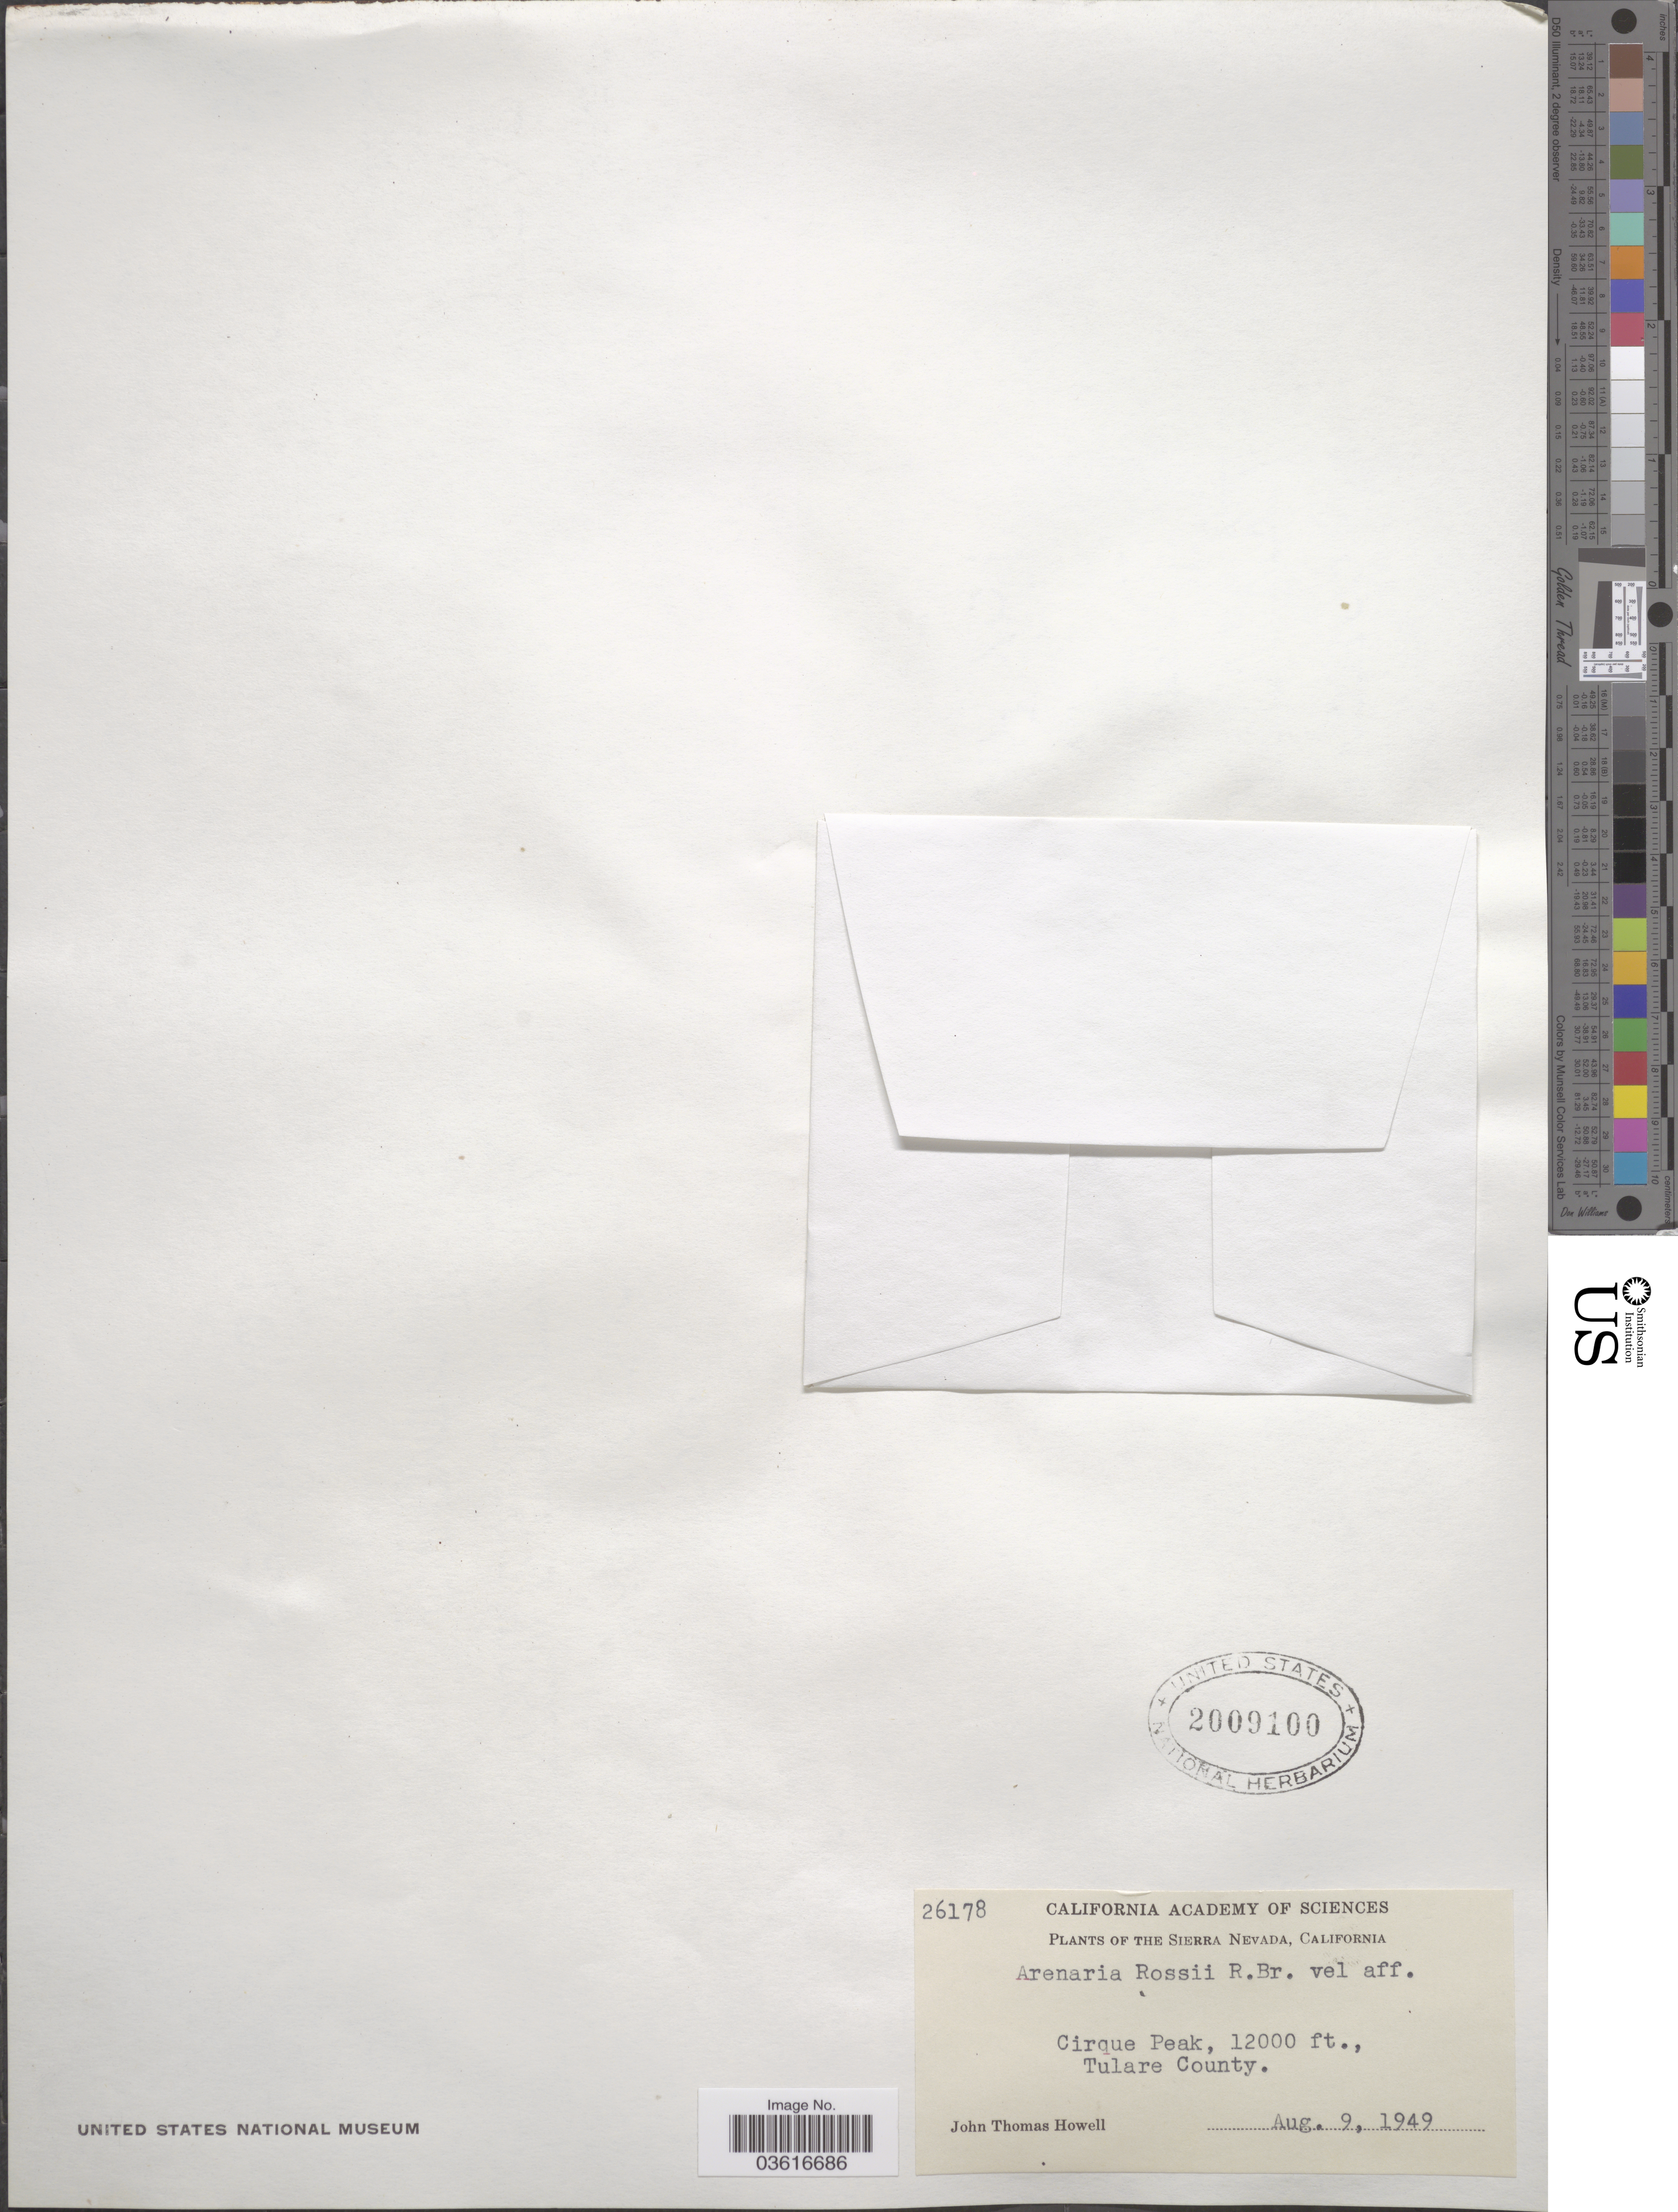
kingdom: Plantae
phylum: Tracheophyta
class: Magnoliopsida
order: Caryophyllales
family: Caryophyllaceae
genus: Minuartia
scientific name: Minuartia rossii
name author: (R. Br. ex Richardson) Graebn.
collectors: J. T. Howell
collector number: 26178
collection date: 1949-08-09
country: United States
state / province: California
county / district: Tulare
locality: The Sierra Nevada. Cirque Peak, Tulare County.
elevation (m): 3658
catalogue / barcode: US 2009100